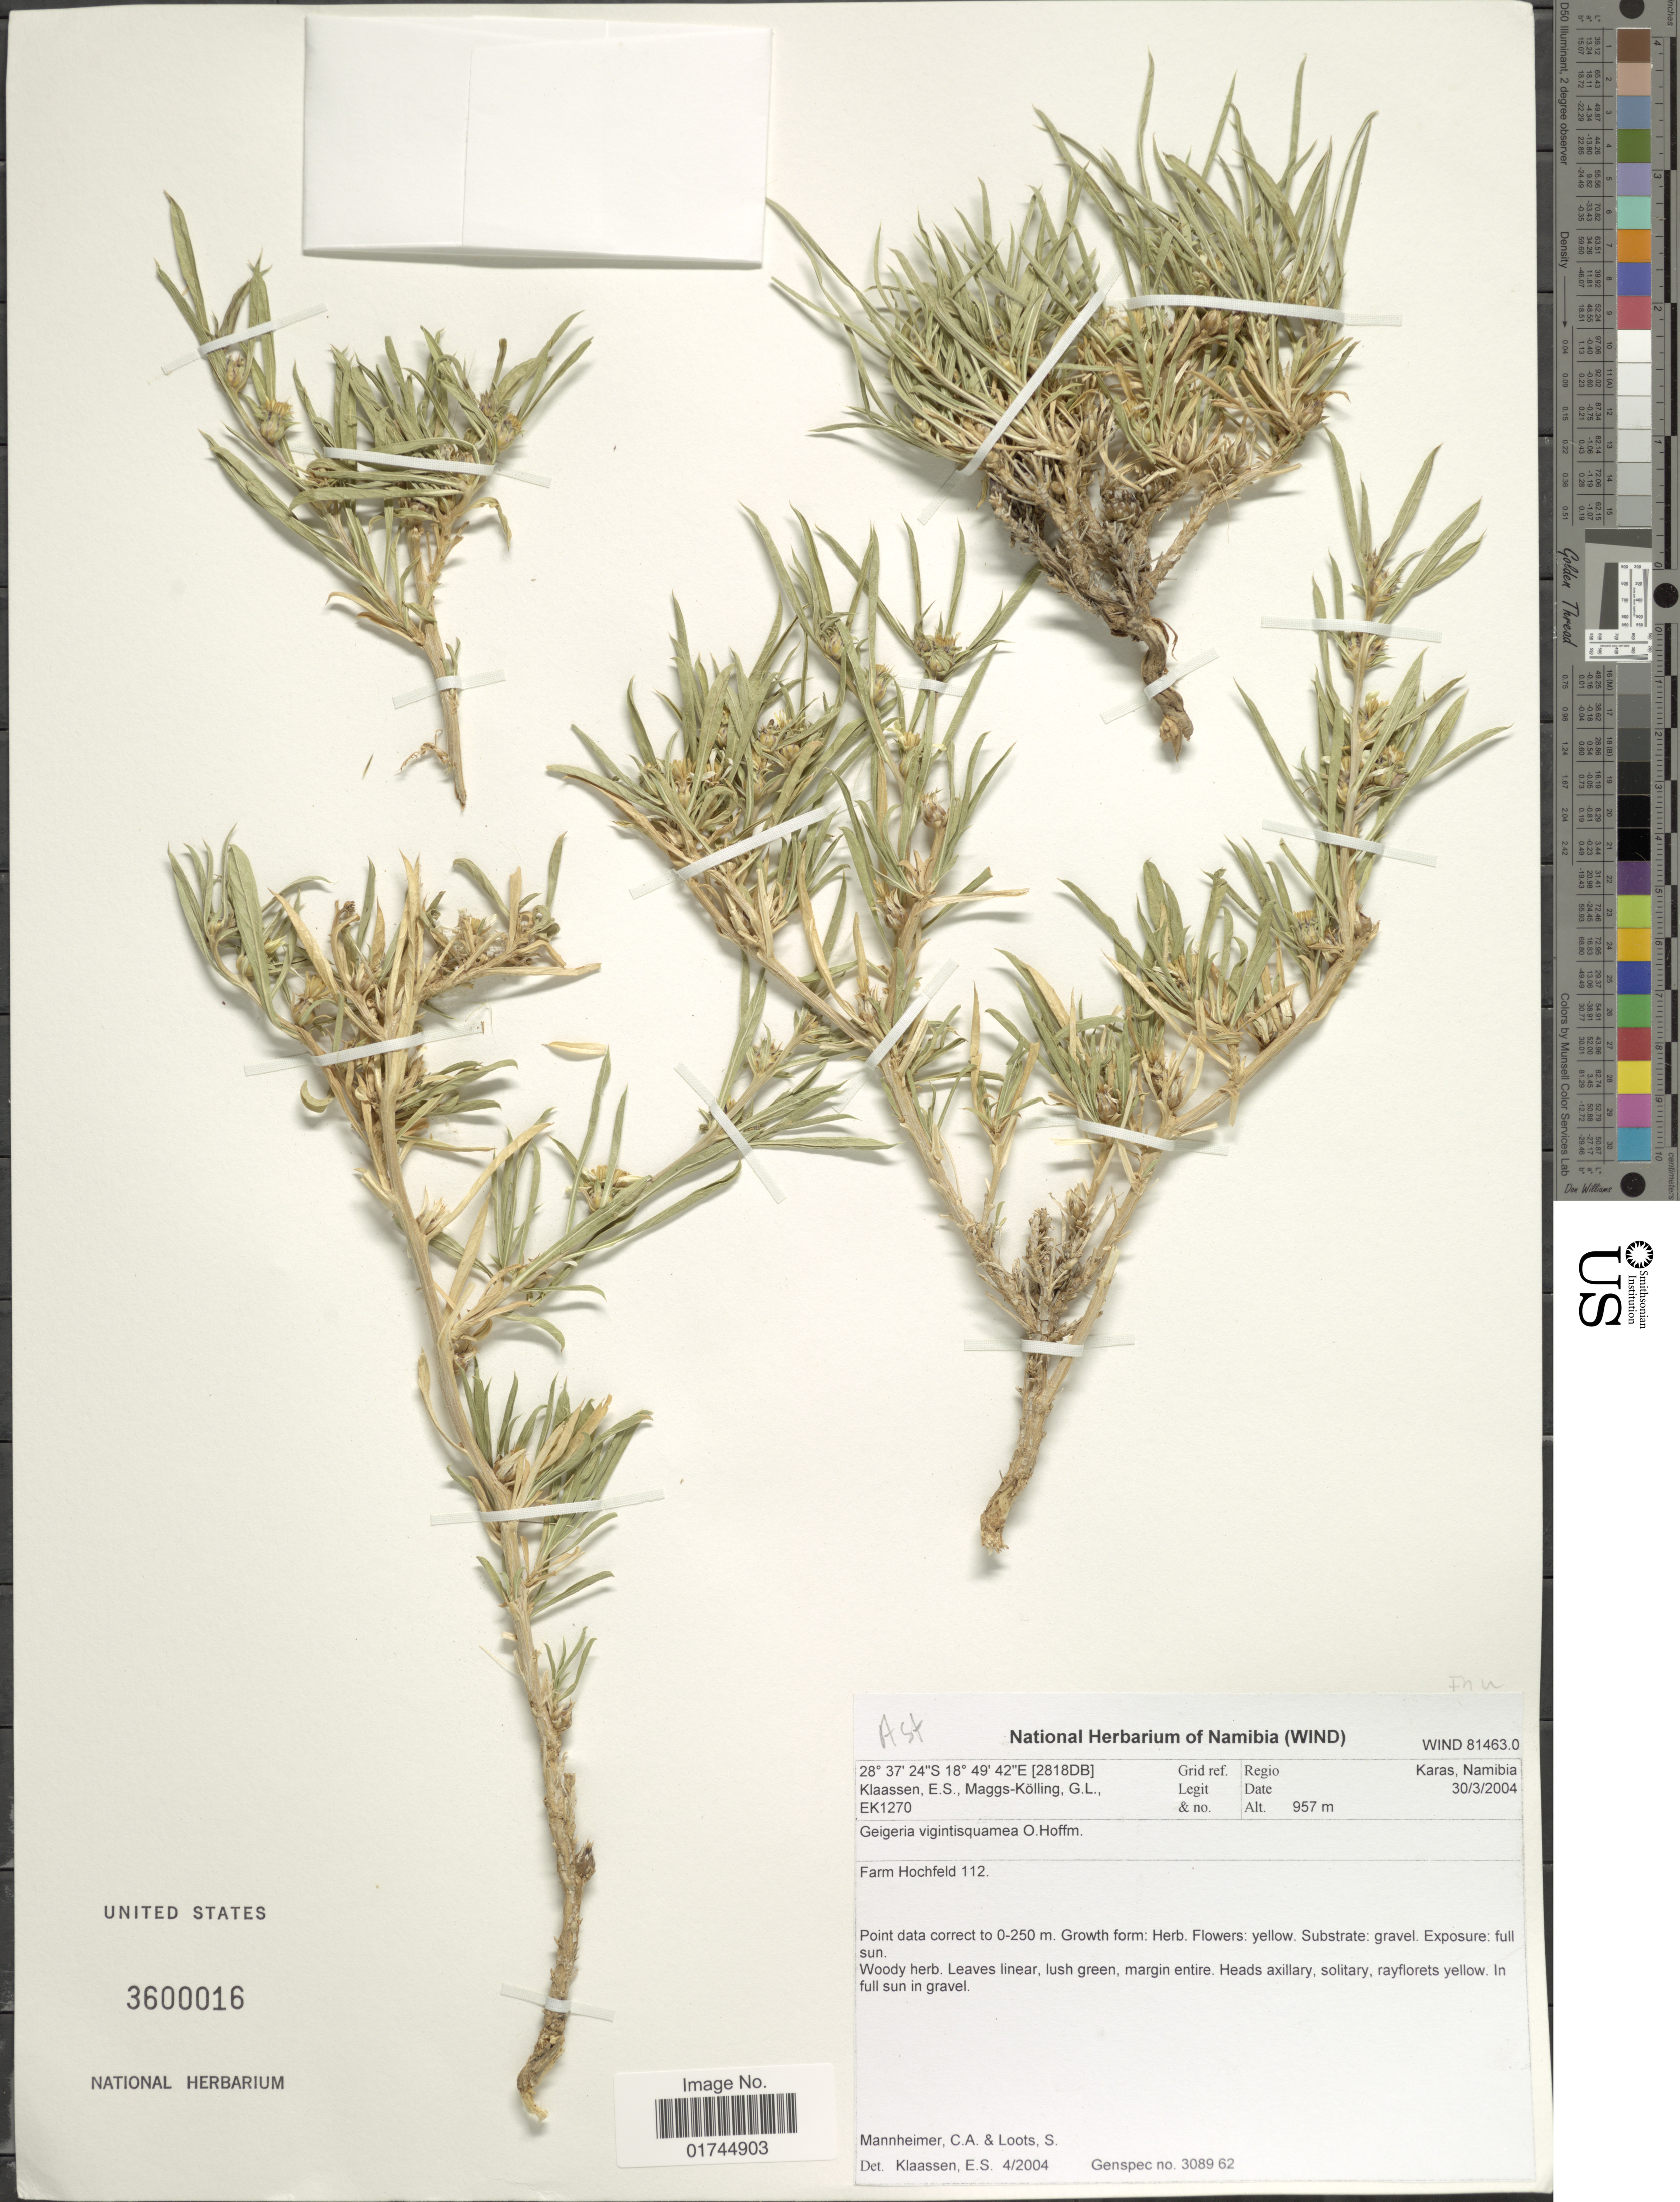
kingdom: Plantae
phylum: Tracheophyta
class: Magnoliopsida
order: Asterales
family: Asteraceae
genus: Geigeria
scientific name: Geigeria vigintisquamea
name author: O. Hoffm.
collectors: E. S. Klaassen, G. L. Maggs, C. A. Mannheimer & S. Loots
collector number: EK1270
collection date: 2004-03-30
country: Namibia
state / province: Karas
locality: Farm Hochfled 122.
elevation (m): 957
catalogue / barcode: US 360016